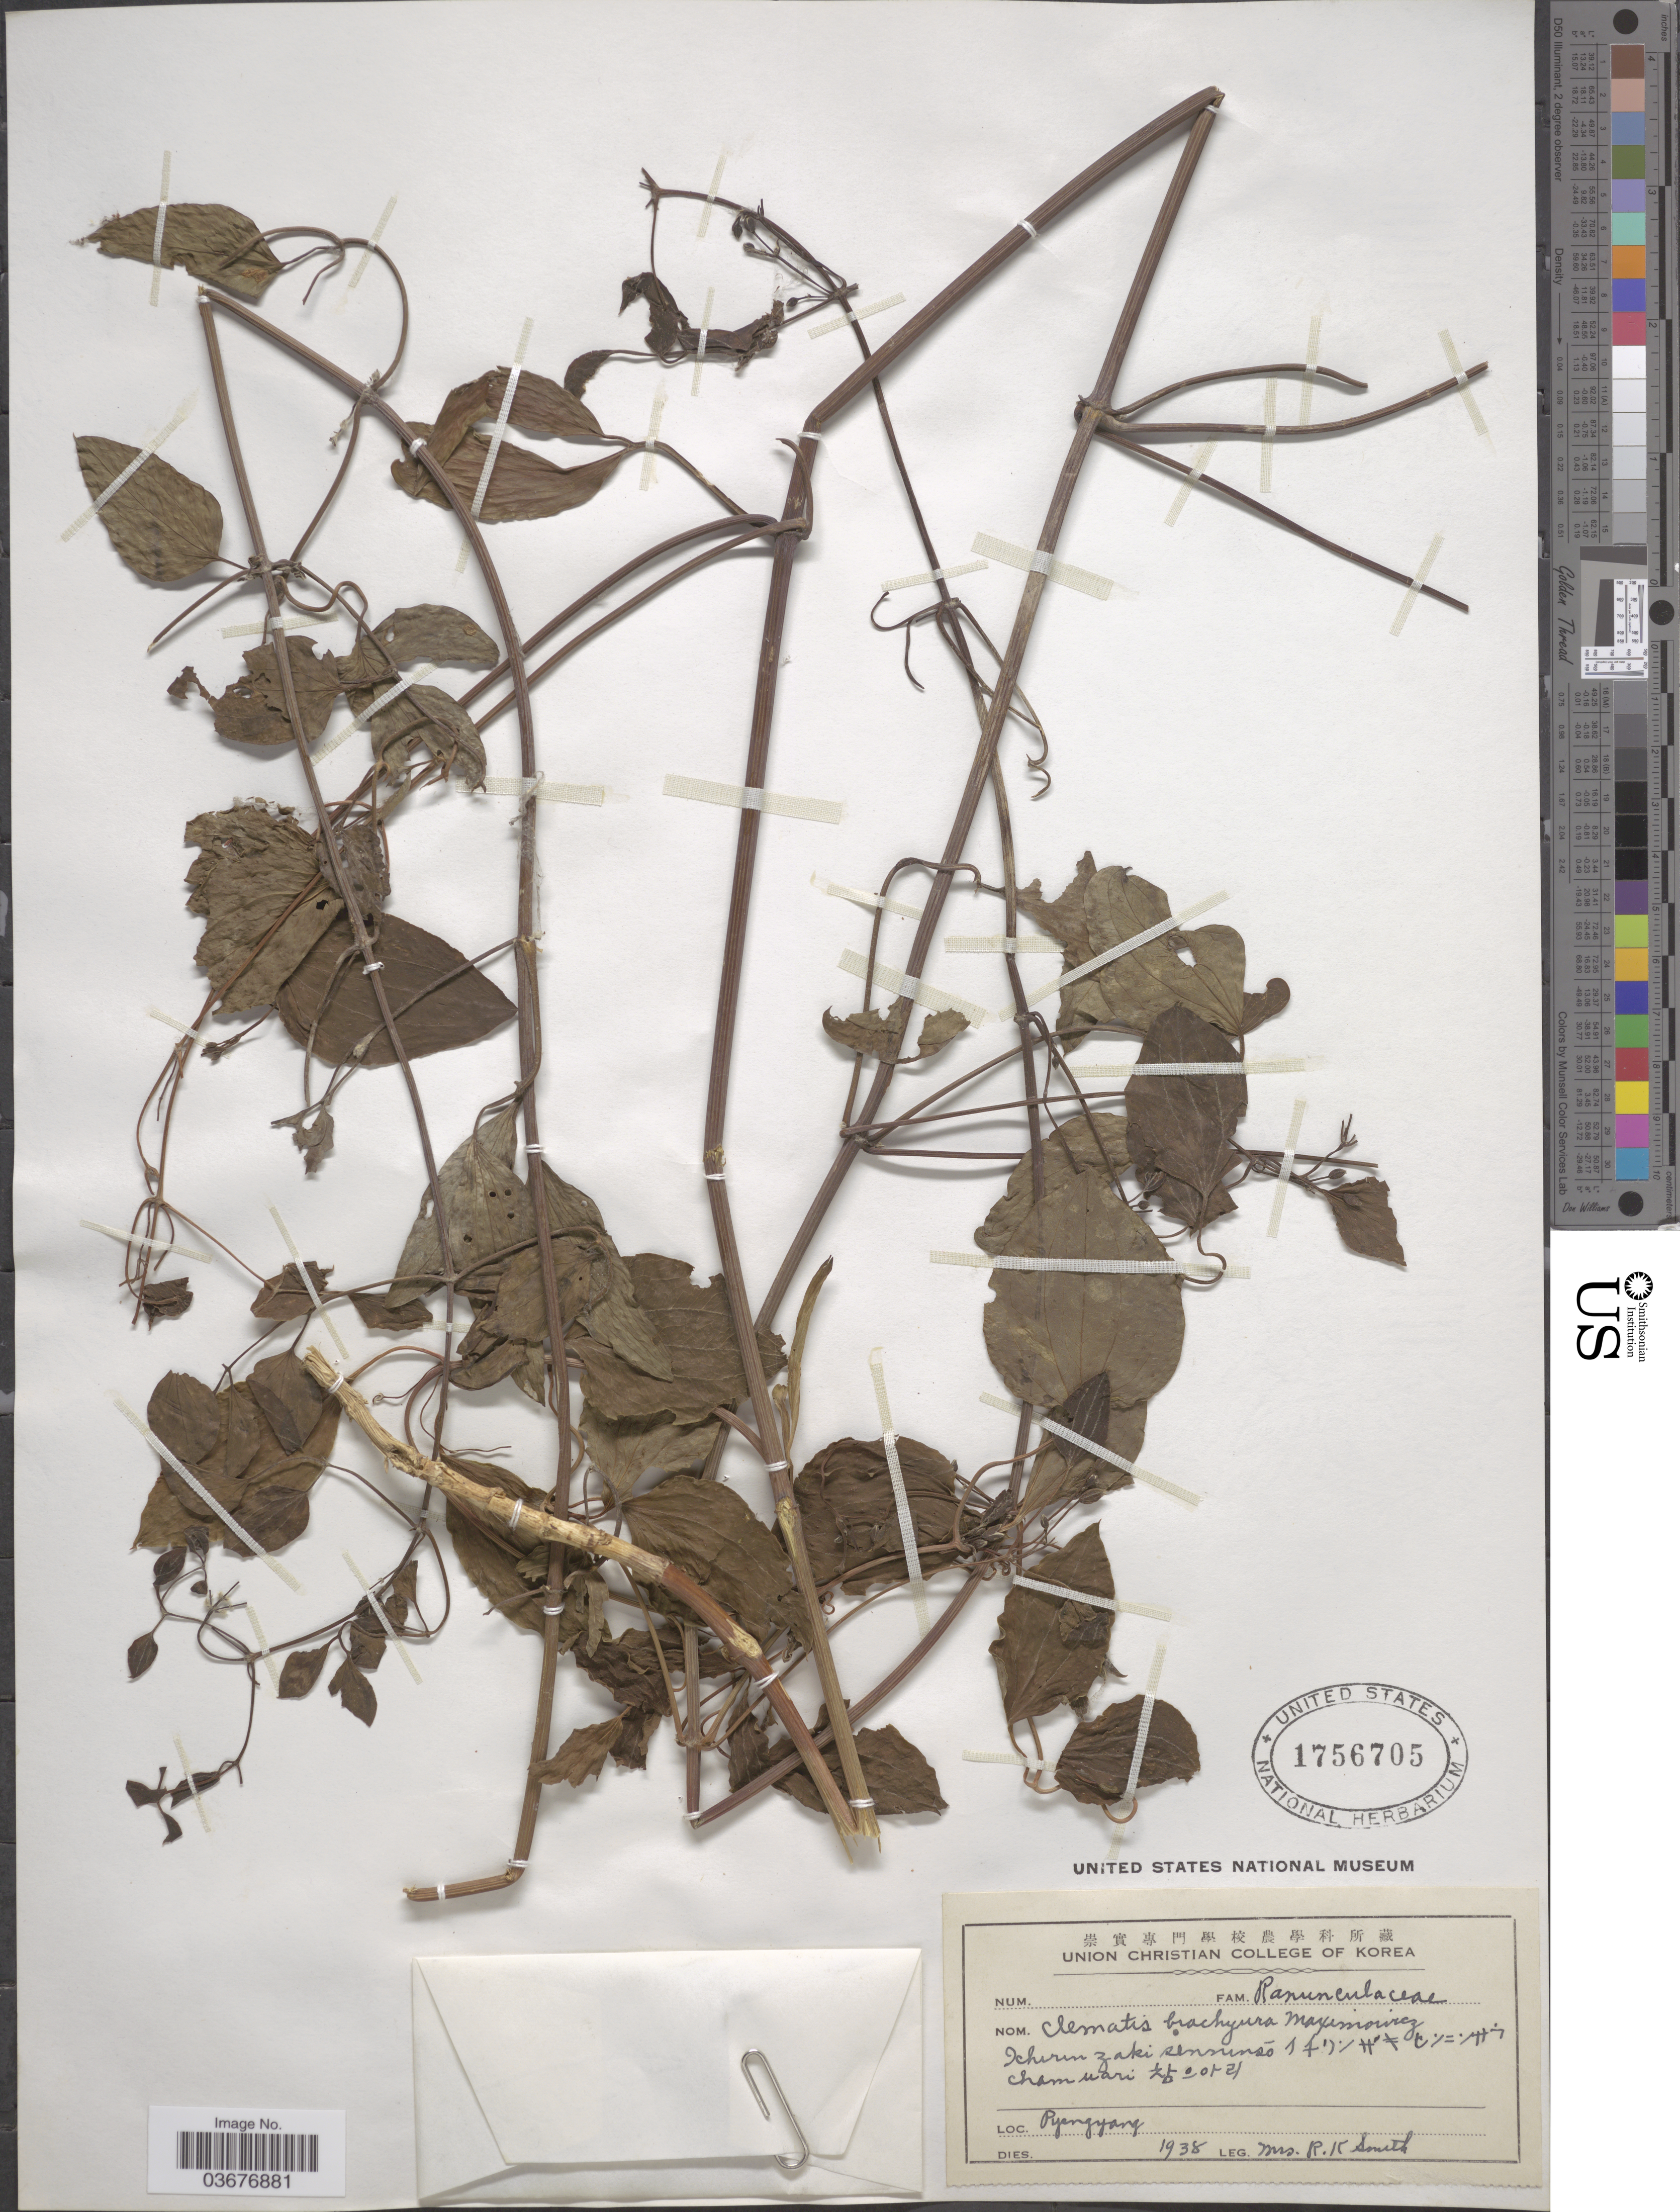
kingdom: Plantae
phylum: Tracheophyta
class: Magnoliopsida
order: Ranunculales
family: Ranunculaceae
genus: Clematis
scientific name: Clematis brachyura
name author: Maxim.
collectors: Mrs. R. K. Smith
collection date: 1938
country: North Korea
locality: Pyengyang.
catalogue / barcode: US 1756705